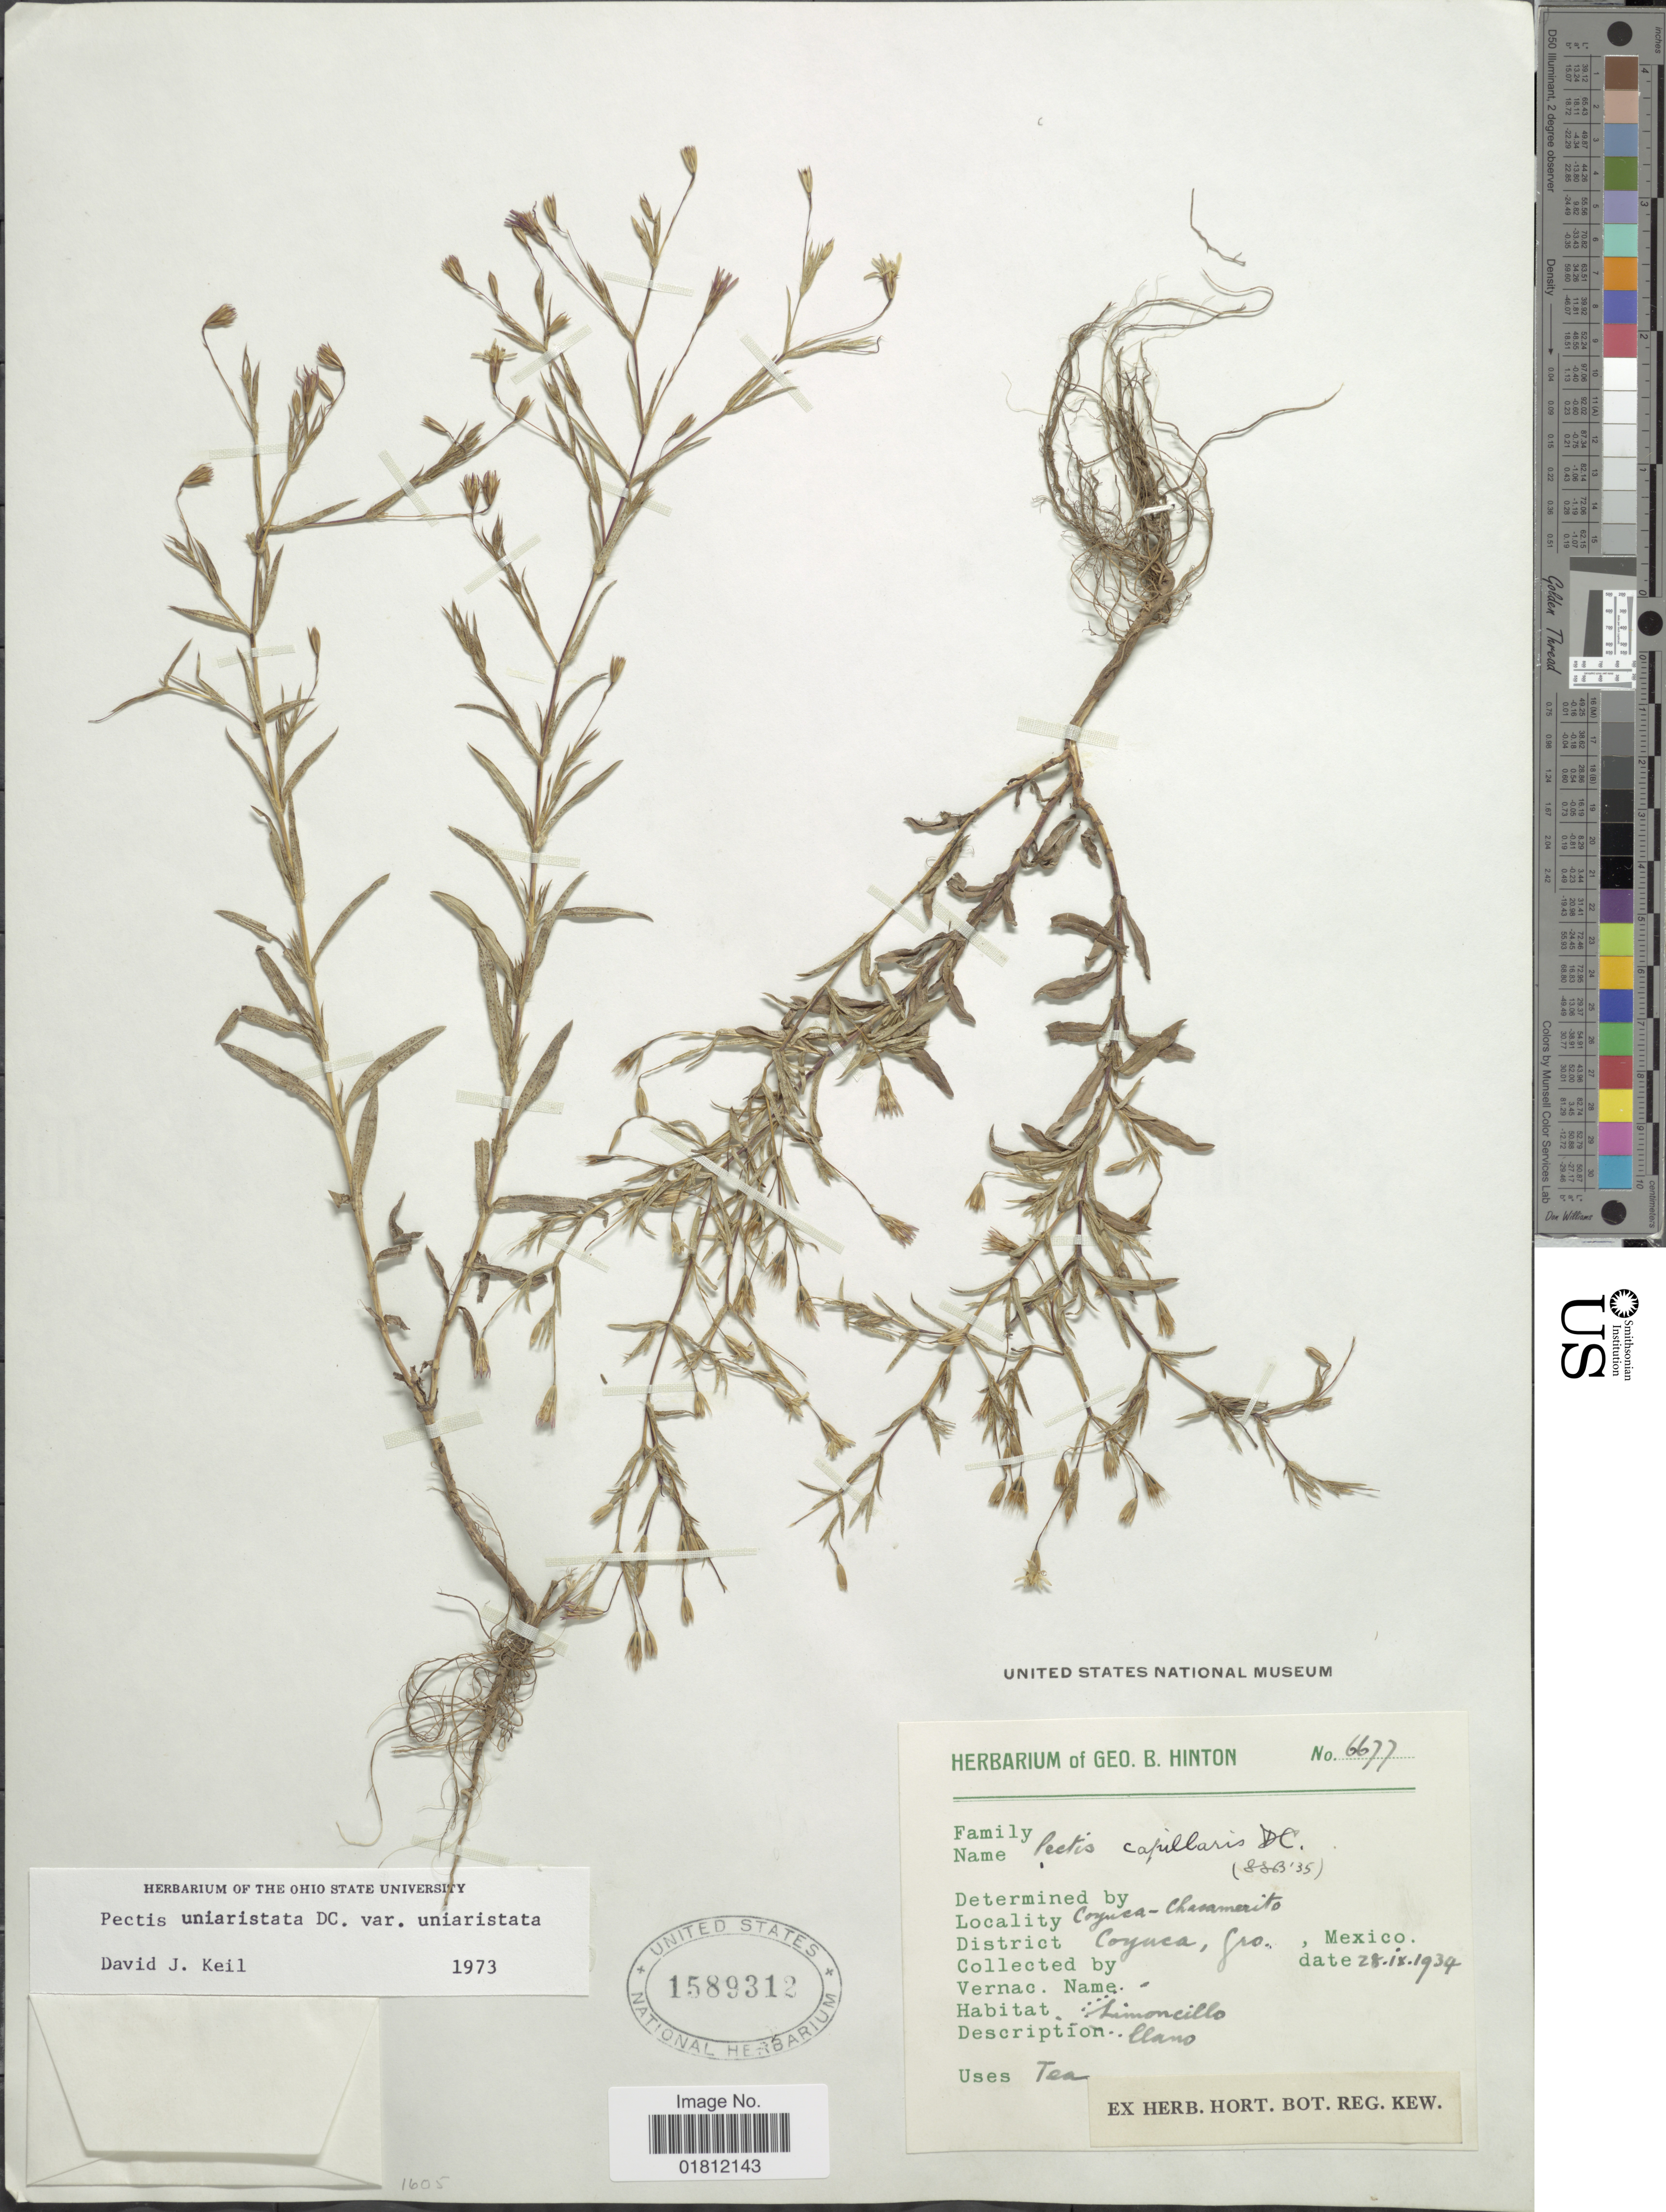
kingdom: Plantae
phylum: Tracheophyta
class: Magnoliopsida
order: Asterales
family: Asteraceae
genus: Pectis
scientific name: Pectis uniaristata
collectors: ex herb. G. B. Hinton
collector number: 6677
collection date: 1934-09-28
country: Mexico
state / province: Guerrero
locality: Coyuca-Chacamerito, Coyuca , Gro. Mexico.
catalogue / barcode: US 1589312